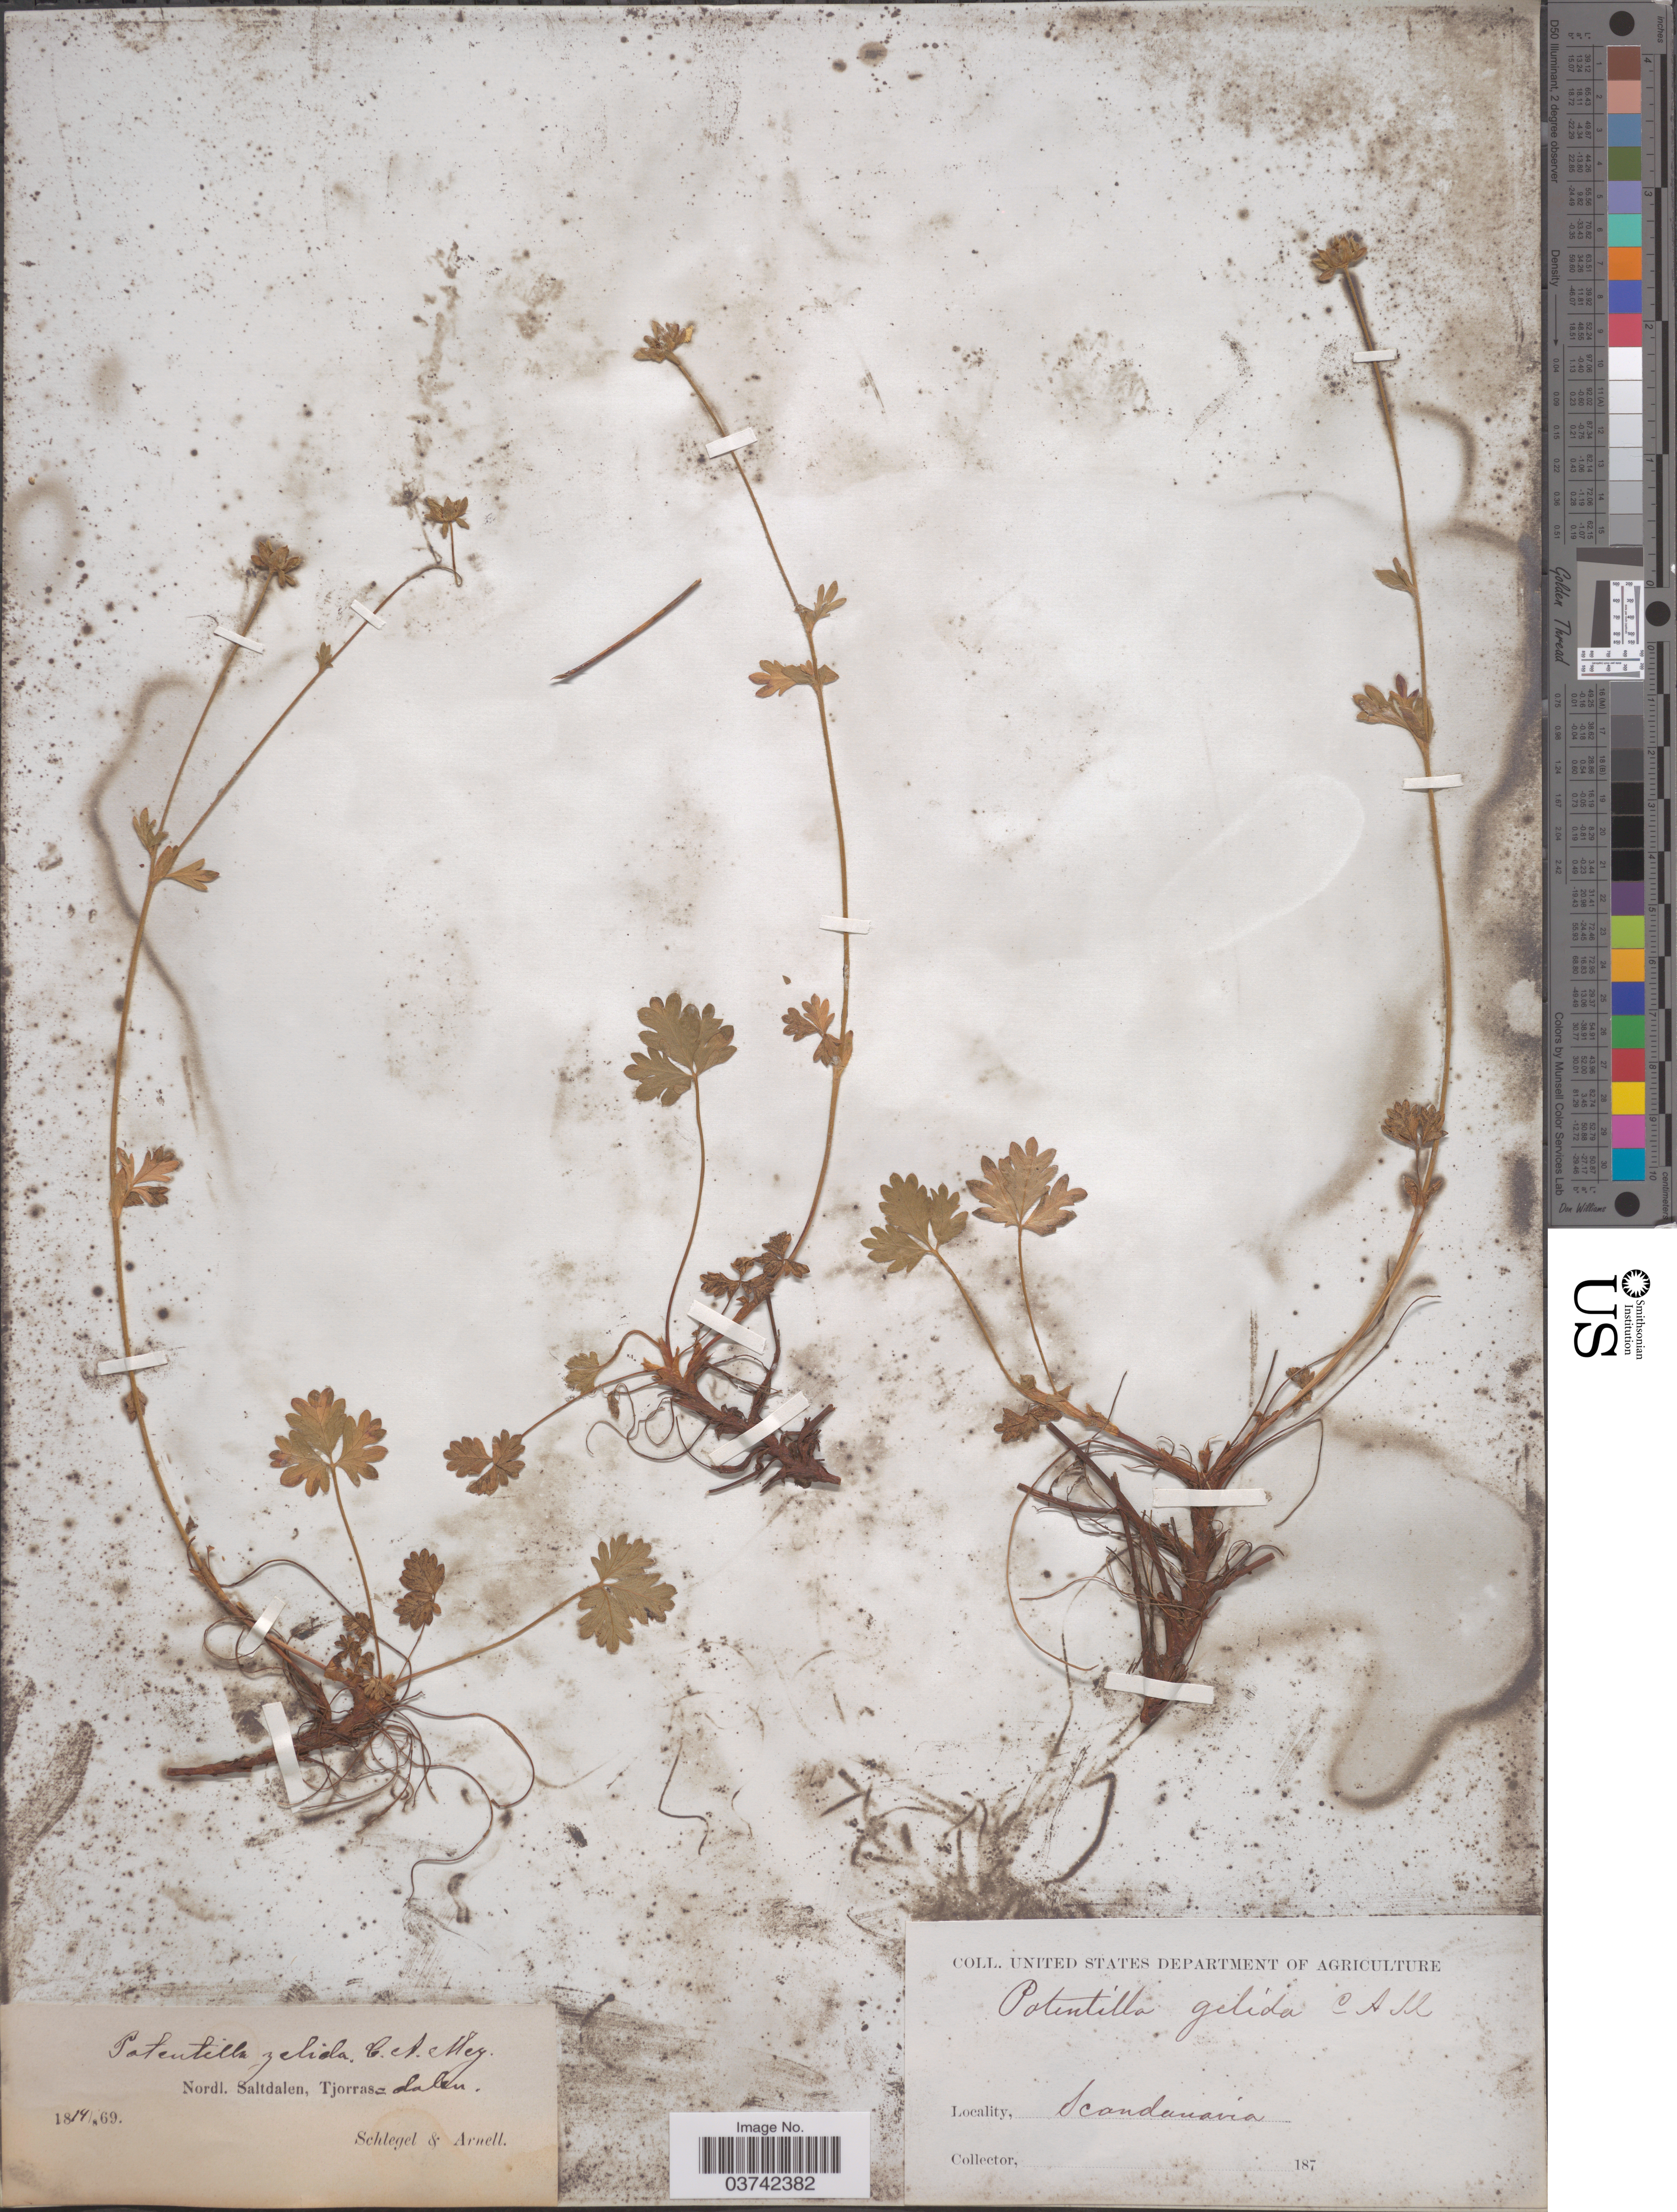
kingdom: Plantae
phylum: Tracheophyta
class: Magnoliopsida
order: Rosales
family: Rosaceae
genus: Potentilla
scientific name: Potentilla gelida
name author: C.A. Mey.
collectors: Schlegel & Arnell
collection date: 1869-08-14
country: Norway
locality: Scandanavia. Nordl. Saltdalen, Tjorras=dalen.